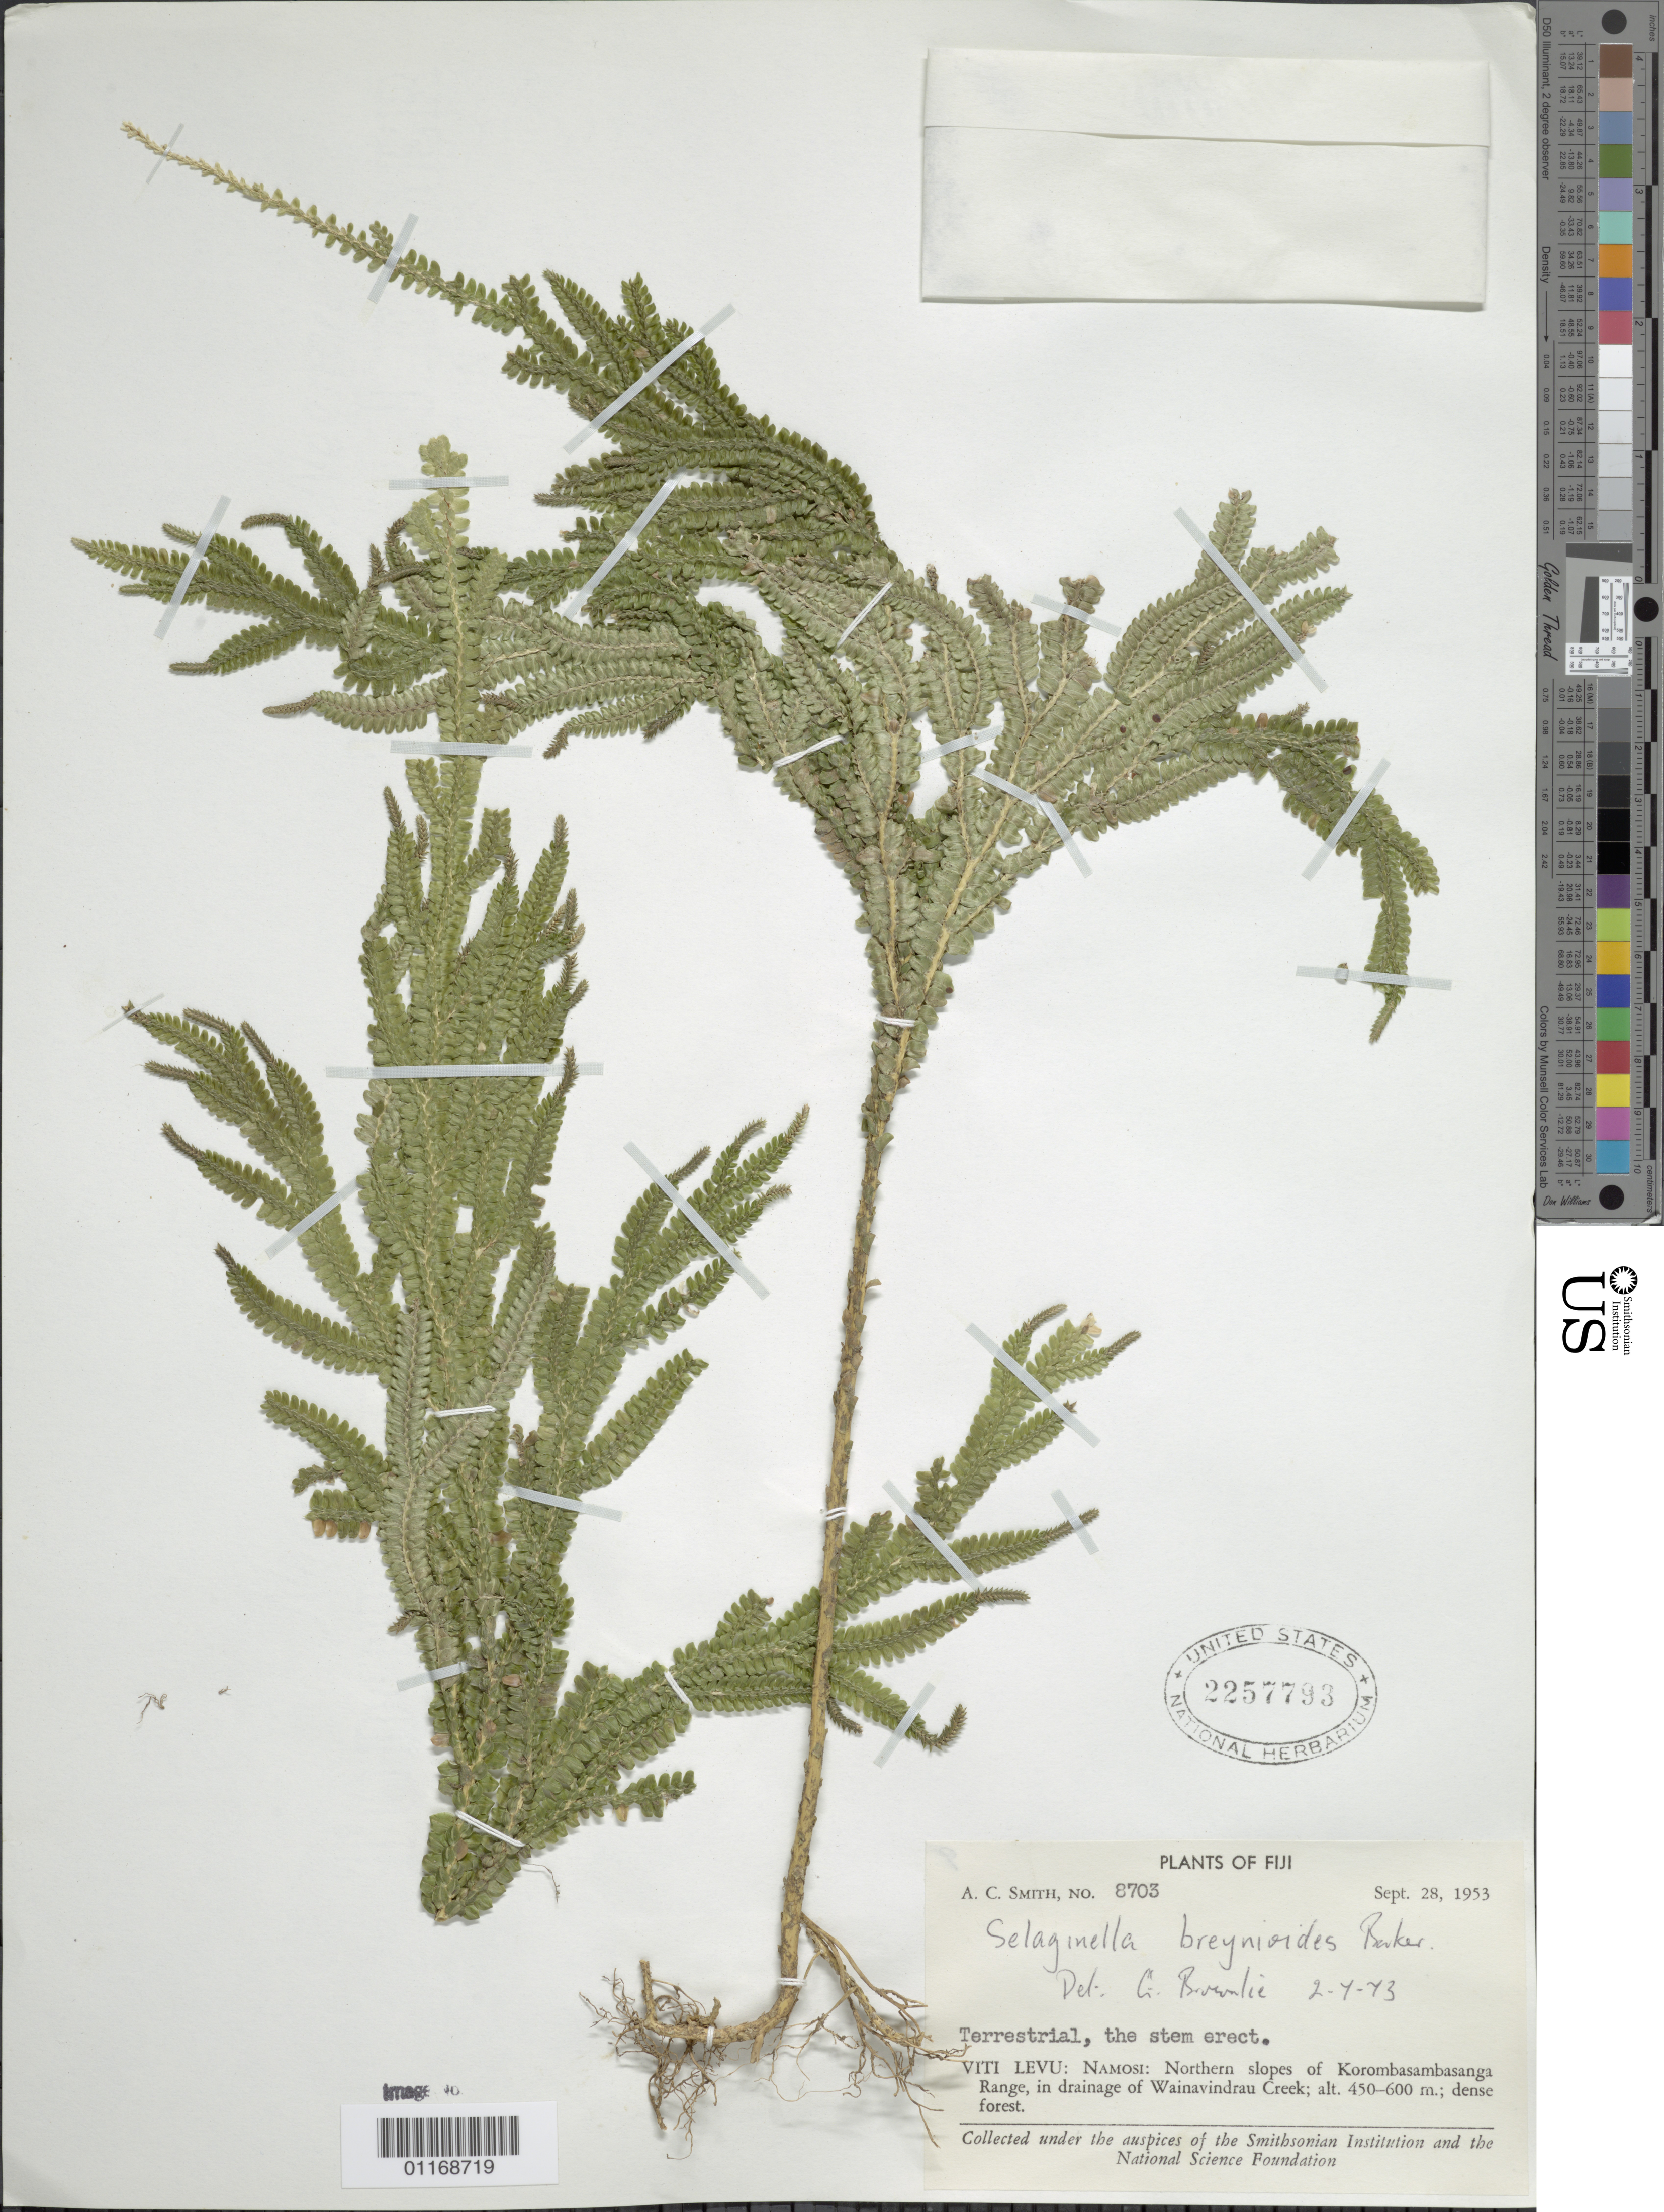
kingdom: Plantae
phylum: Tracheophyta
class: Lycopodiopsida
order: Selaginellales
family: Selaginellaceae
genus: Selaginella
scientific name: Selaginella breynioides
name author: Baker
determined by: Brownlie, G.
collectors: A. C. Smith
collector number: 8703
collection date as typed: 28 Sep 1953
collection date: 1953-09-28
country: Fiji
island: Viti Levu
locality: Namosi, northern slopes of korombasambasanga range, in drainage of wainavindrau creek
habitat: Dense forest.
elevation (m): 450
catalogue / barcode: US 2257793